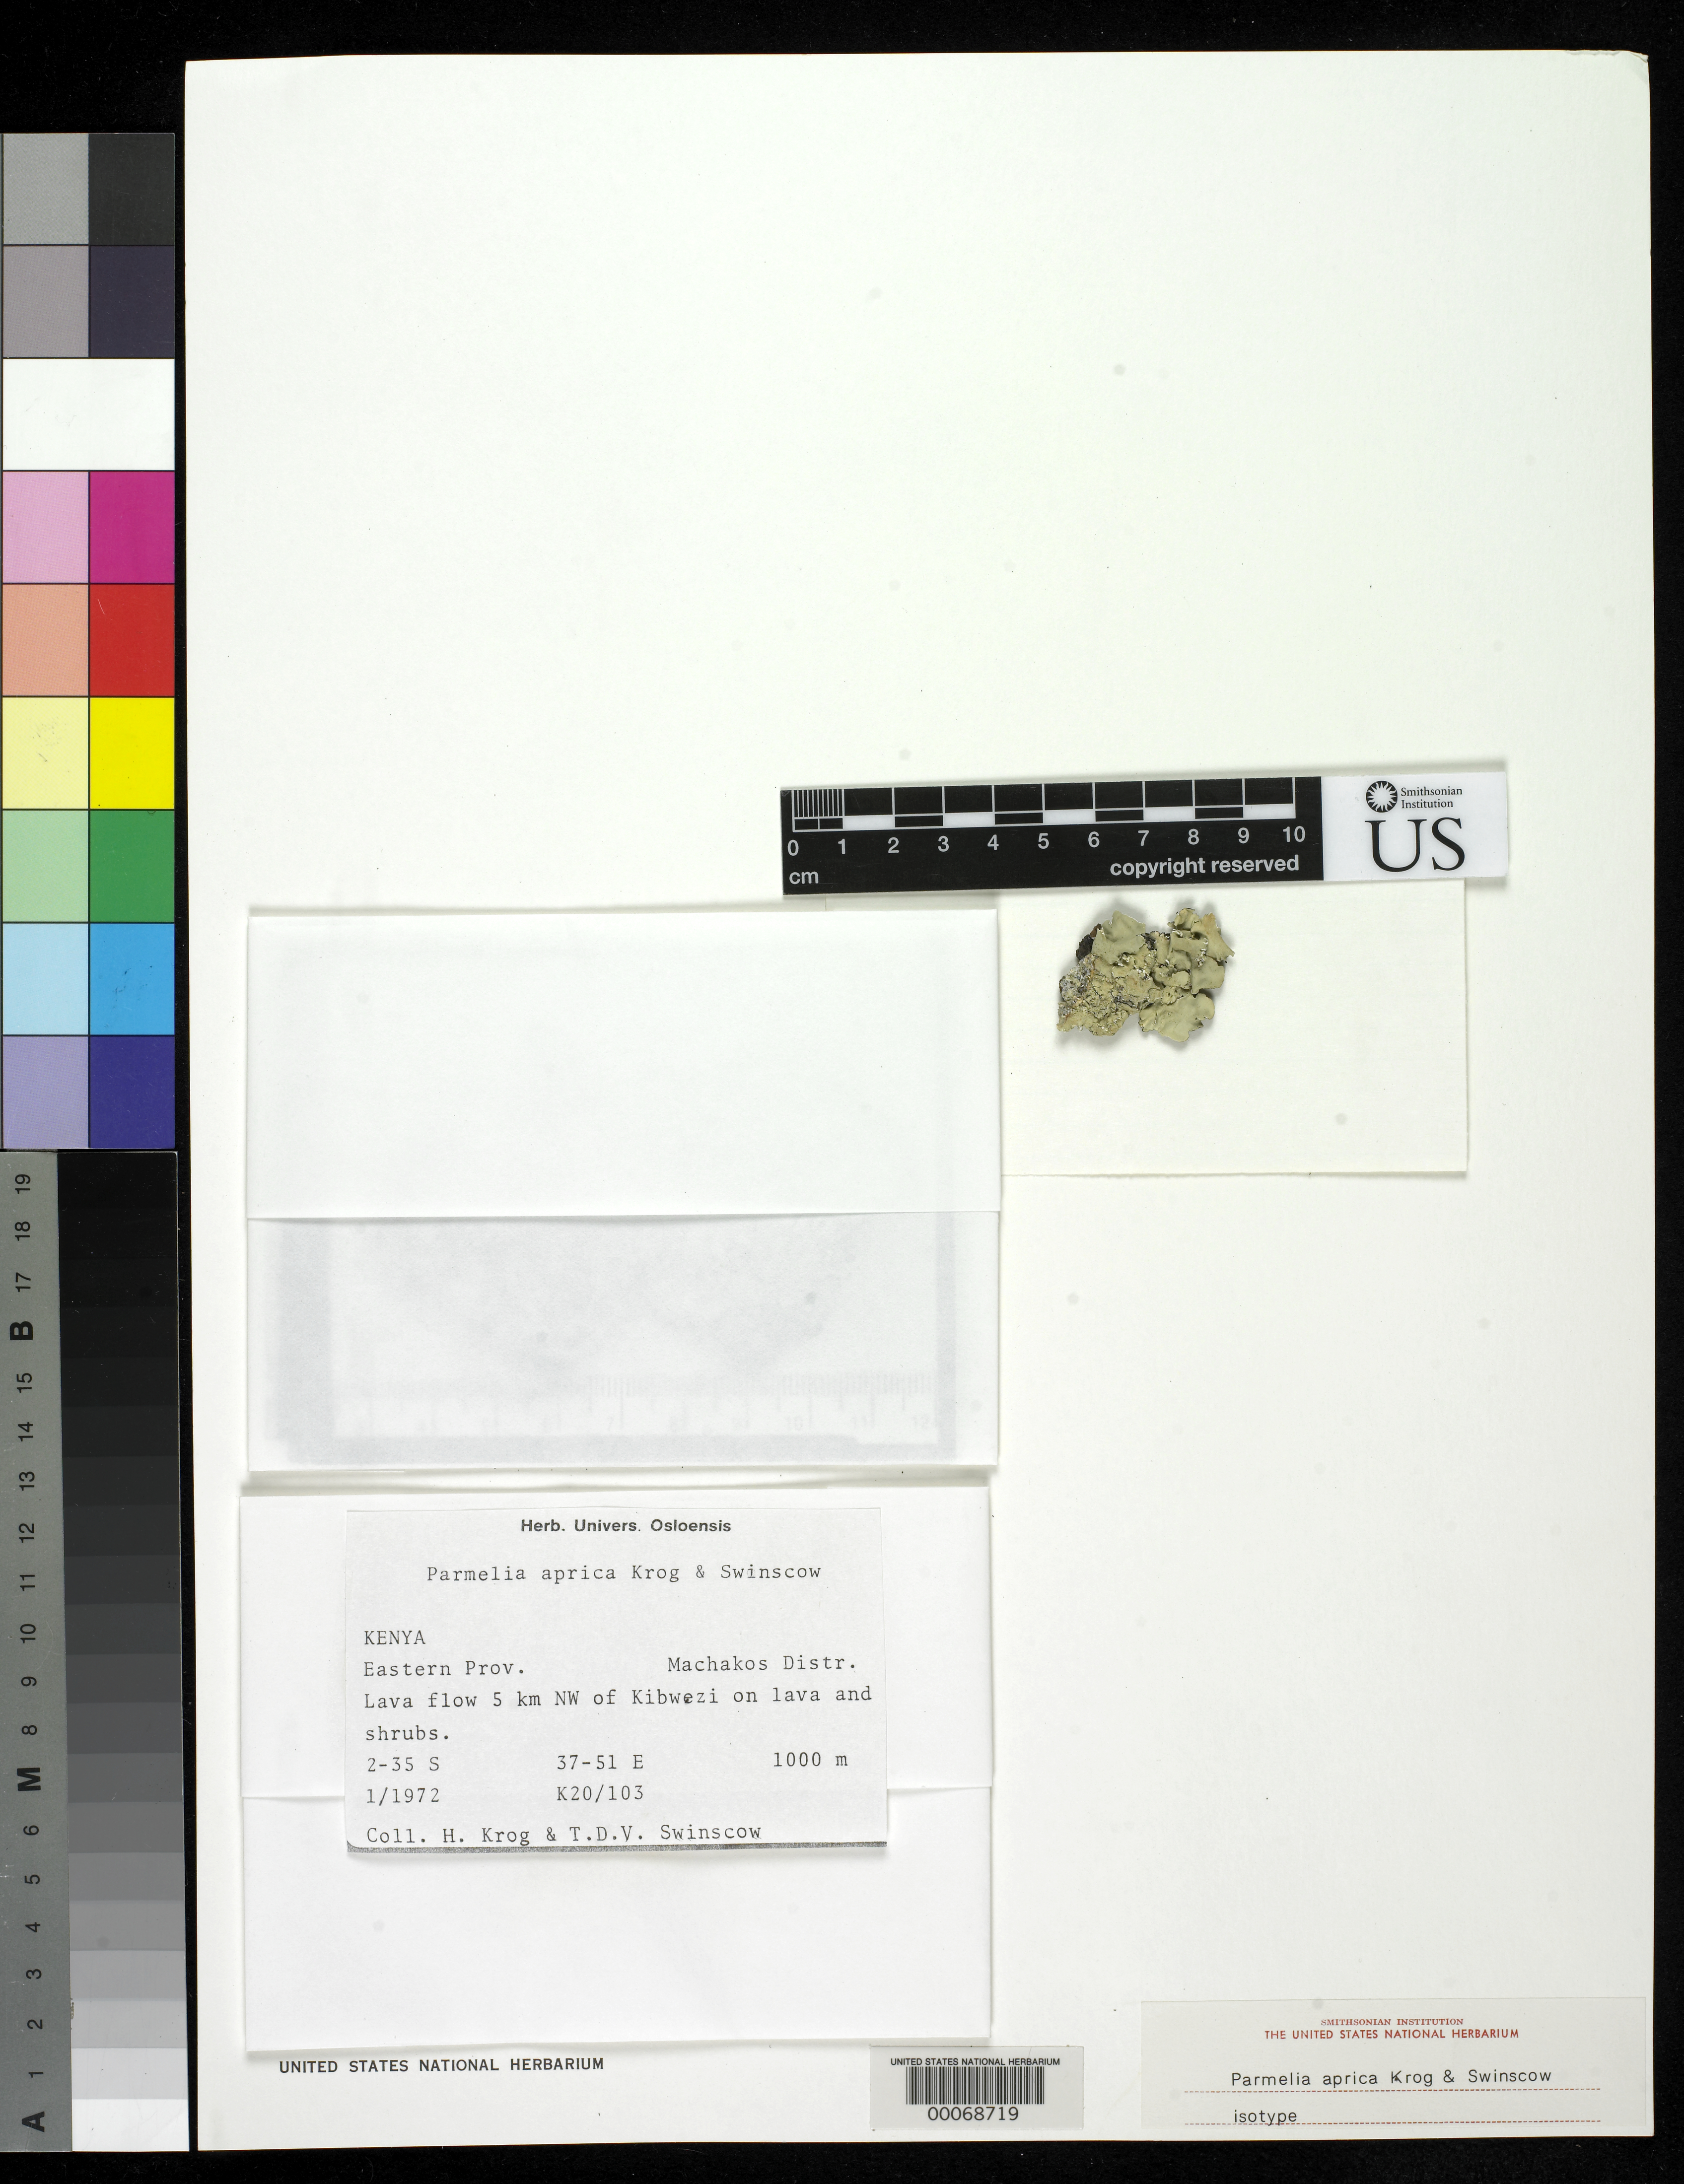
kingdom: Fungi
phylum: Ascomycota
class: Lecanoromycetes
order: Lecanorales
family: Parmeliaceae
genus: Parmelia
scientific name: Parmelia aprica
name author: Krog & Swinscow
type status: Isotype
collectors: H. Krog & T. D. V. Swinscow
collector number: K20/103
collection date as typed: Jan 1972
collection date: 1972-01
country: Kenya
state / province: Machakos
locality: Lava flow 5 km NW of Kibwezi.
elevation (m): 1000